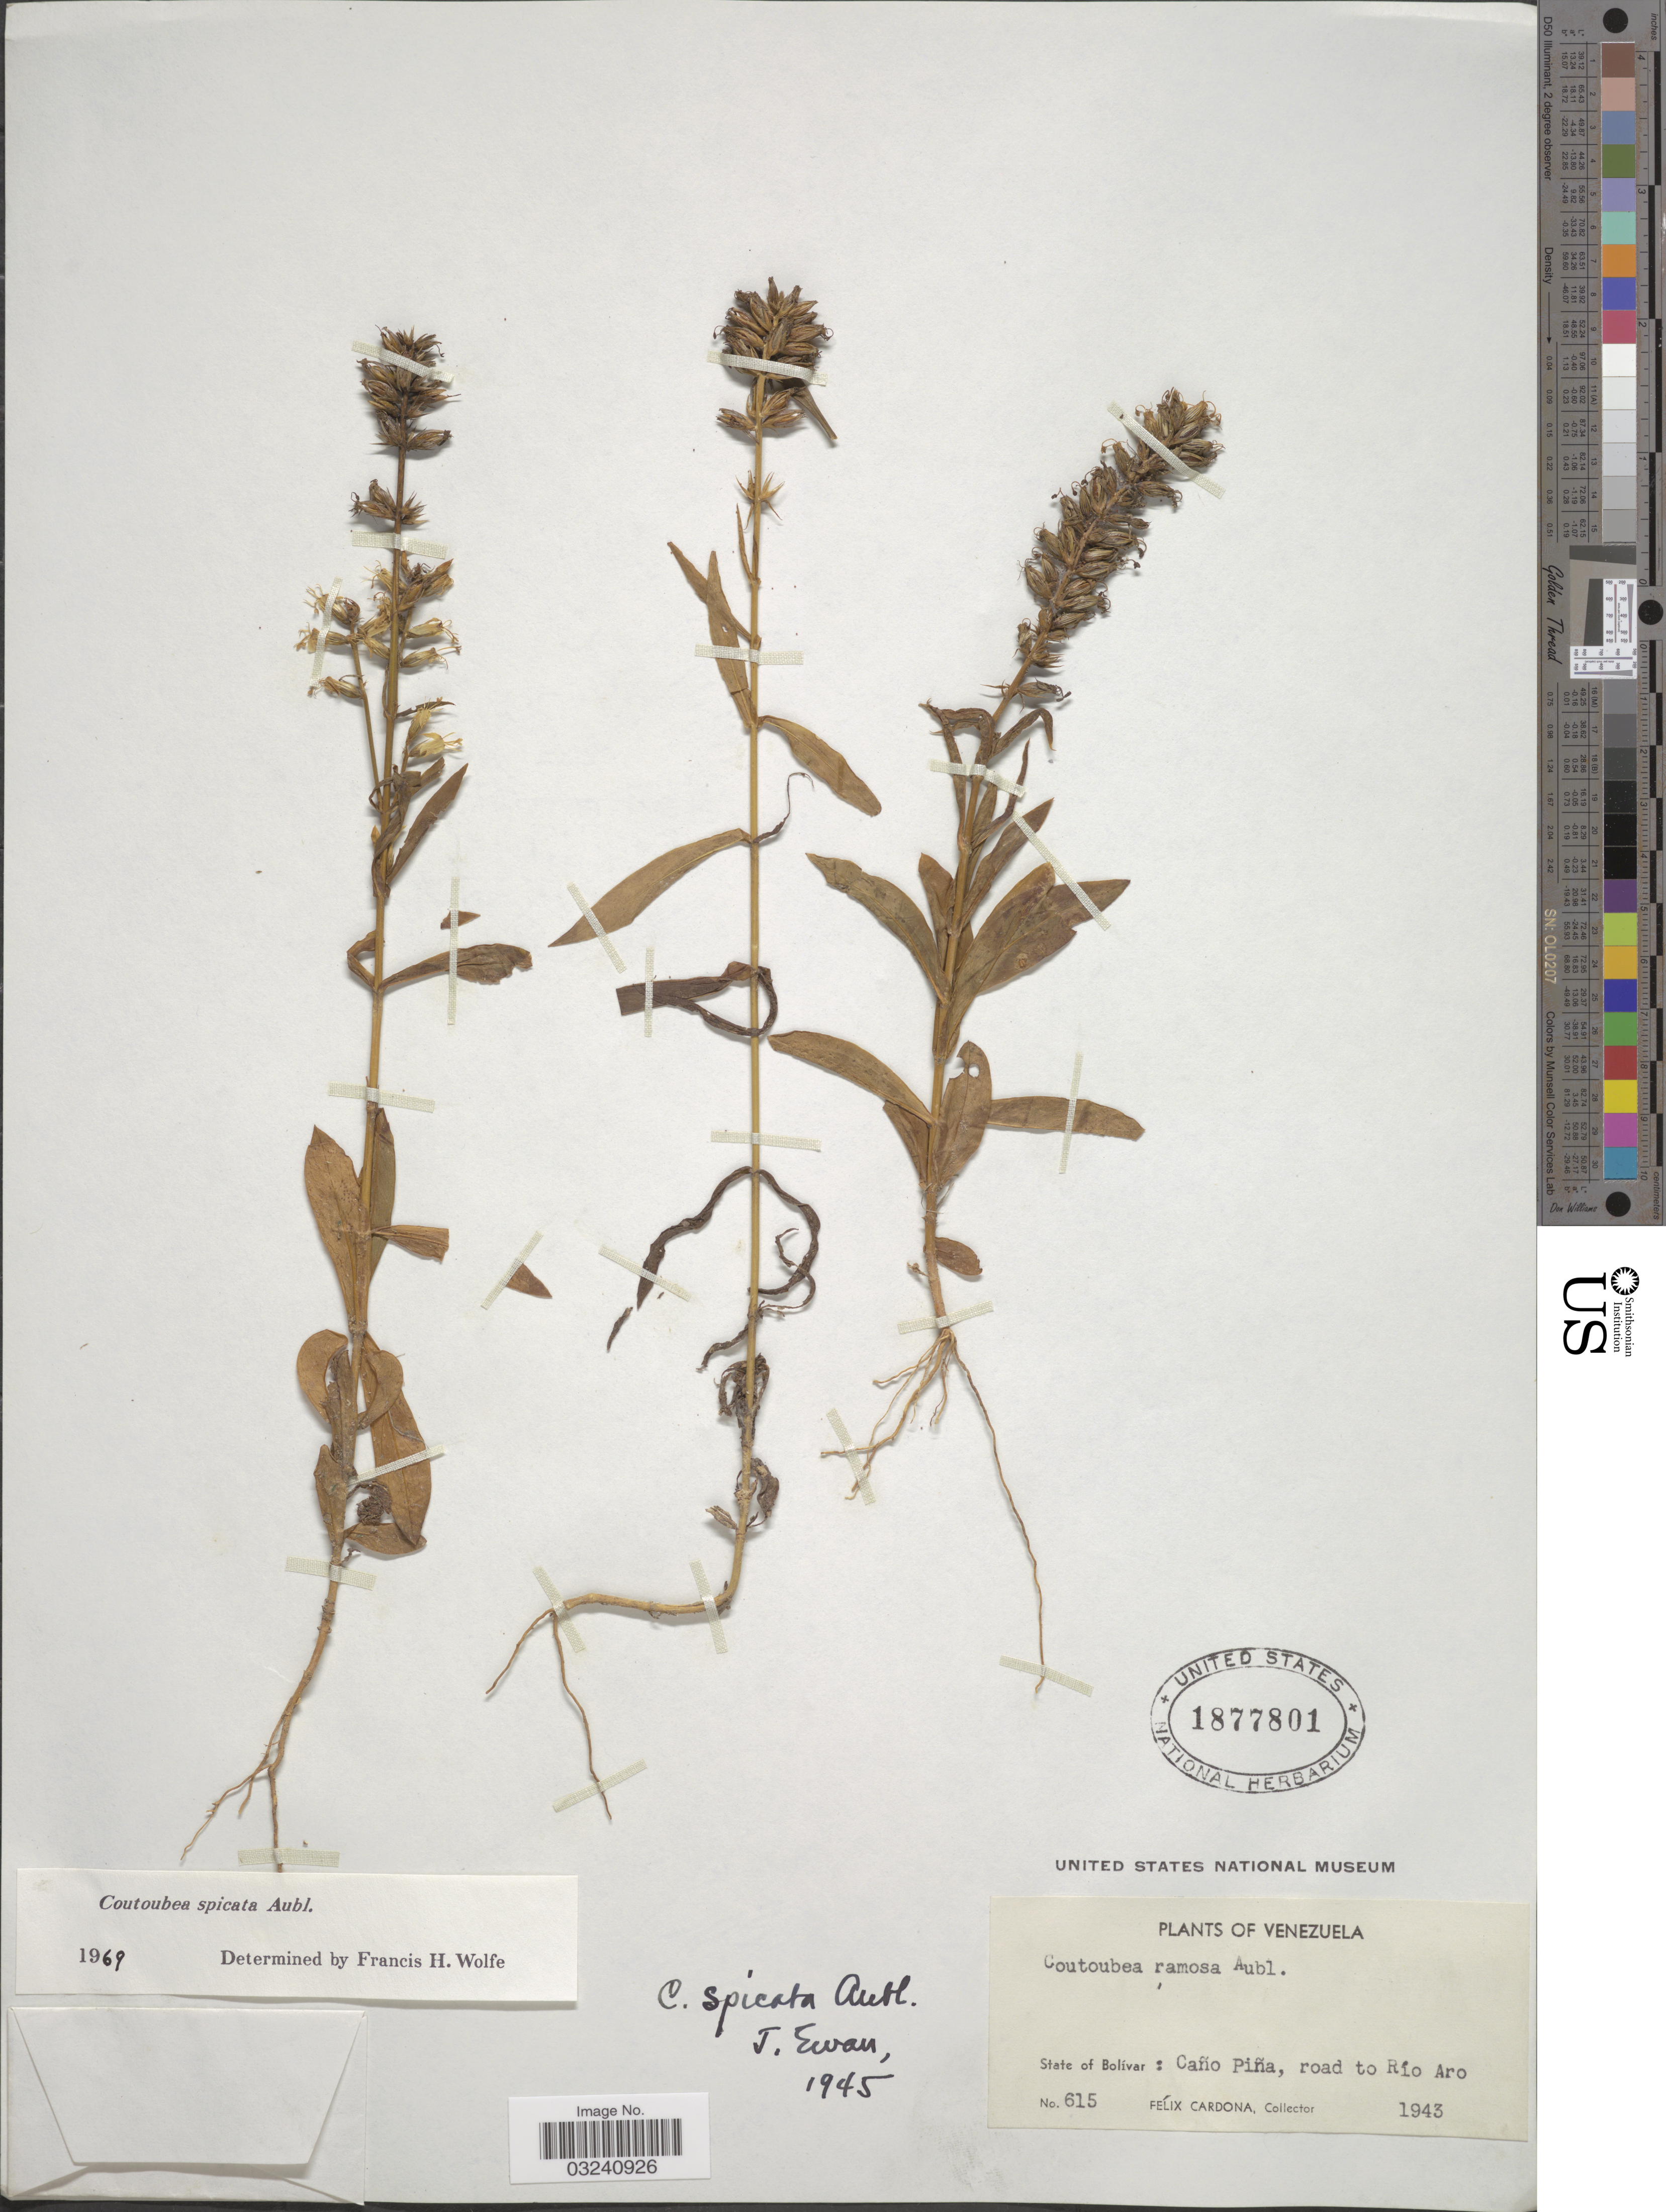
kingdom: Plantae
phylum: Tracheophyta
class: Magnoliopsida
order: Gentianales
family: Gentianaceae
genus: Coutoubea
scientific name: Coutoubea spicata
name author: Aubl.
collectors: F. Cardona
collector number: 615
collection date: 1943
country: Venezuela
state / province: Bolivar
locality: Caño Piña, road to Río Aro.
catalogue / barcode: US 1877801